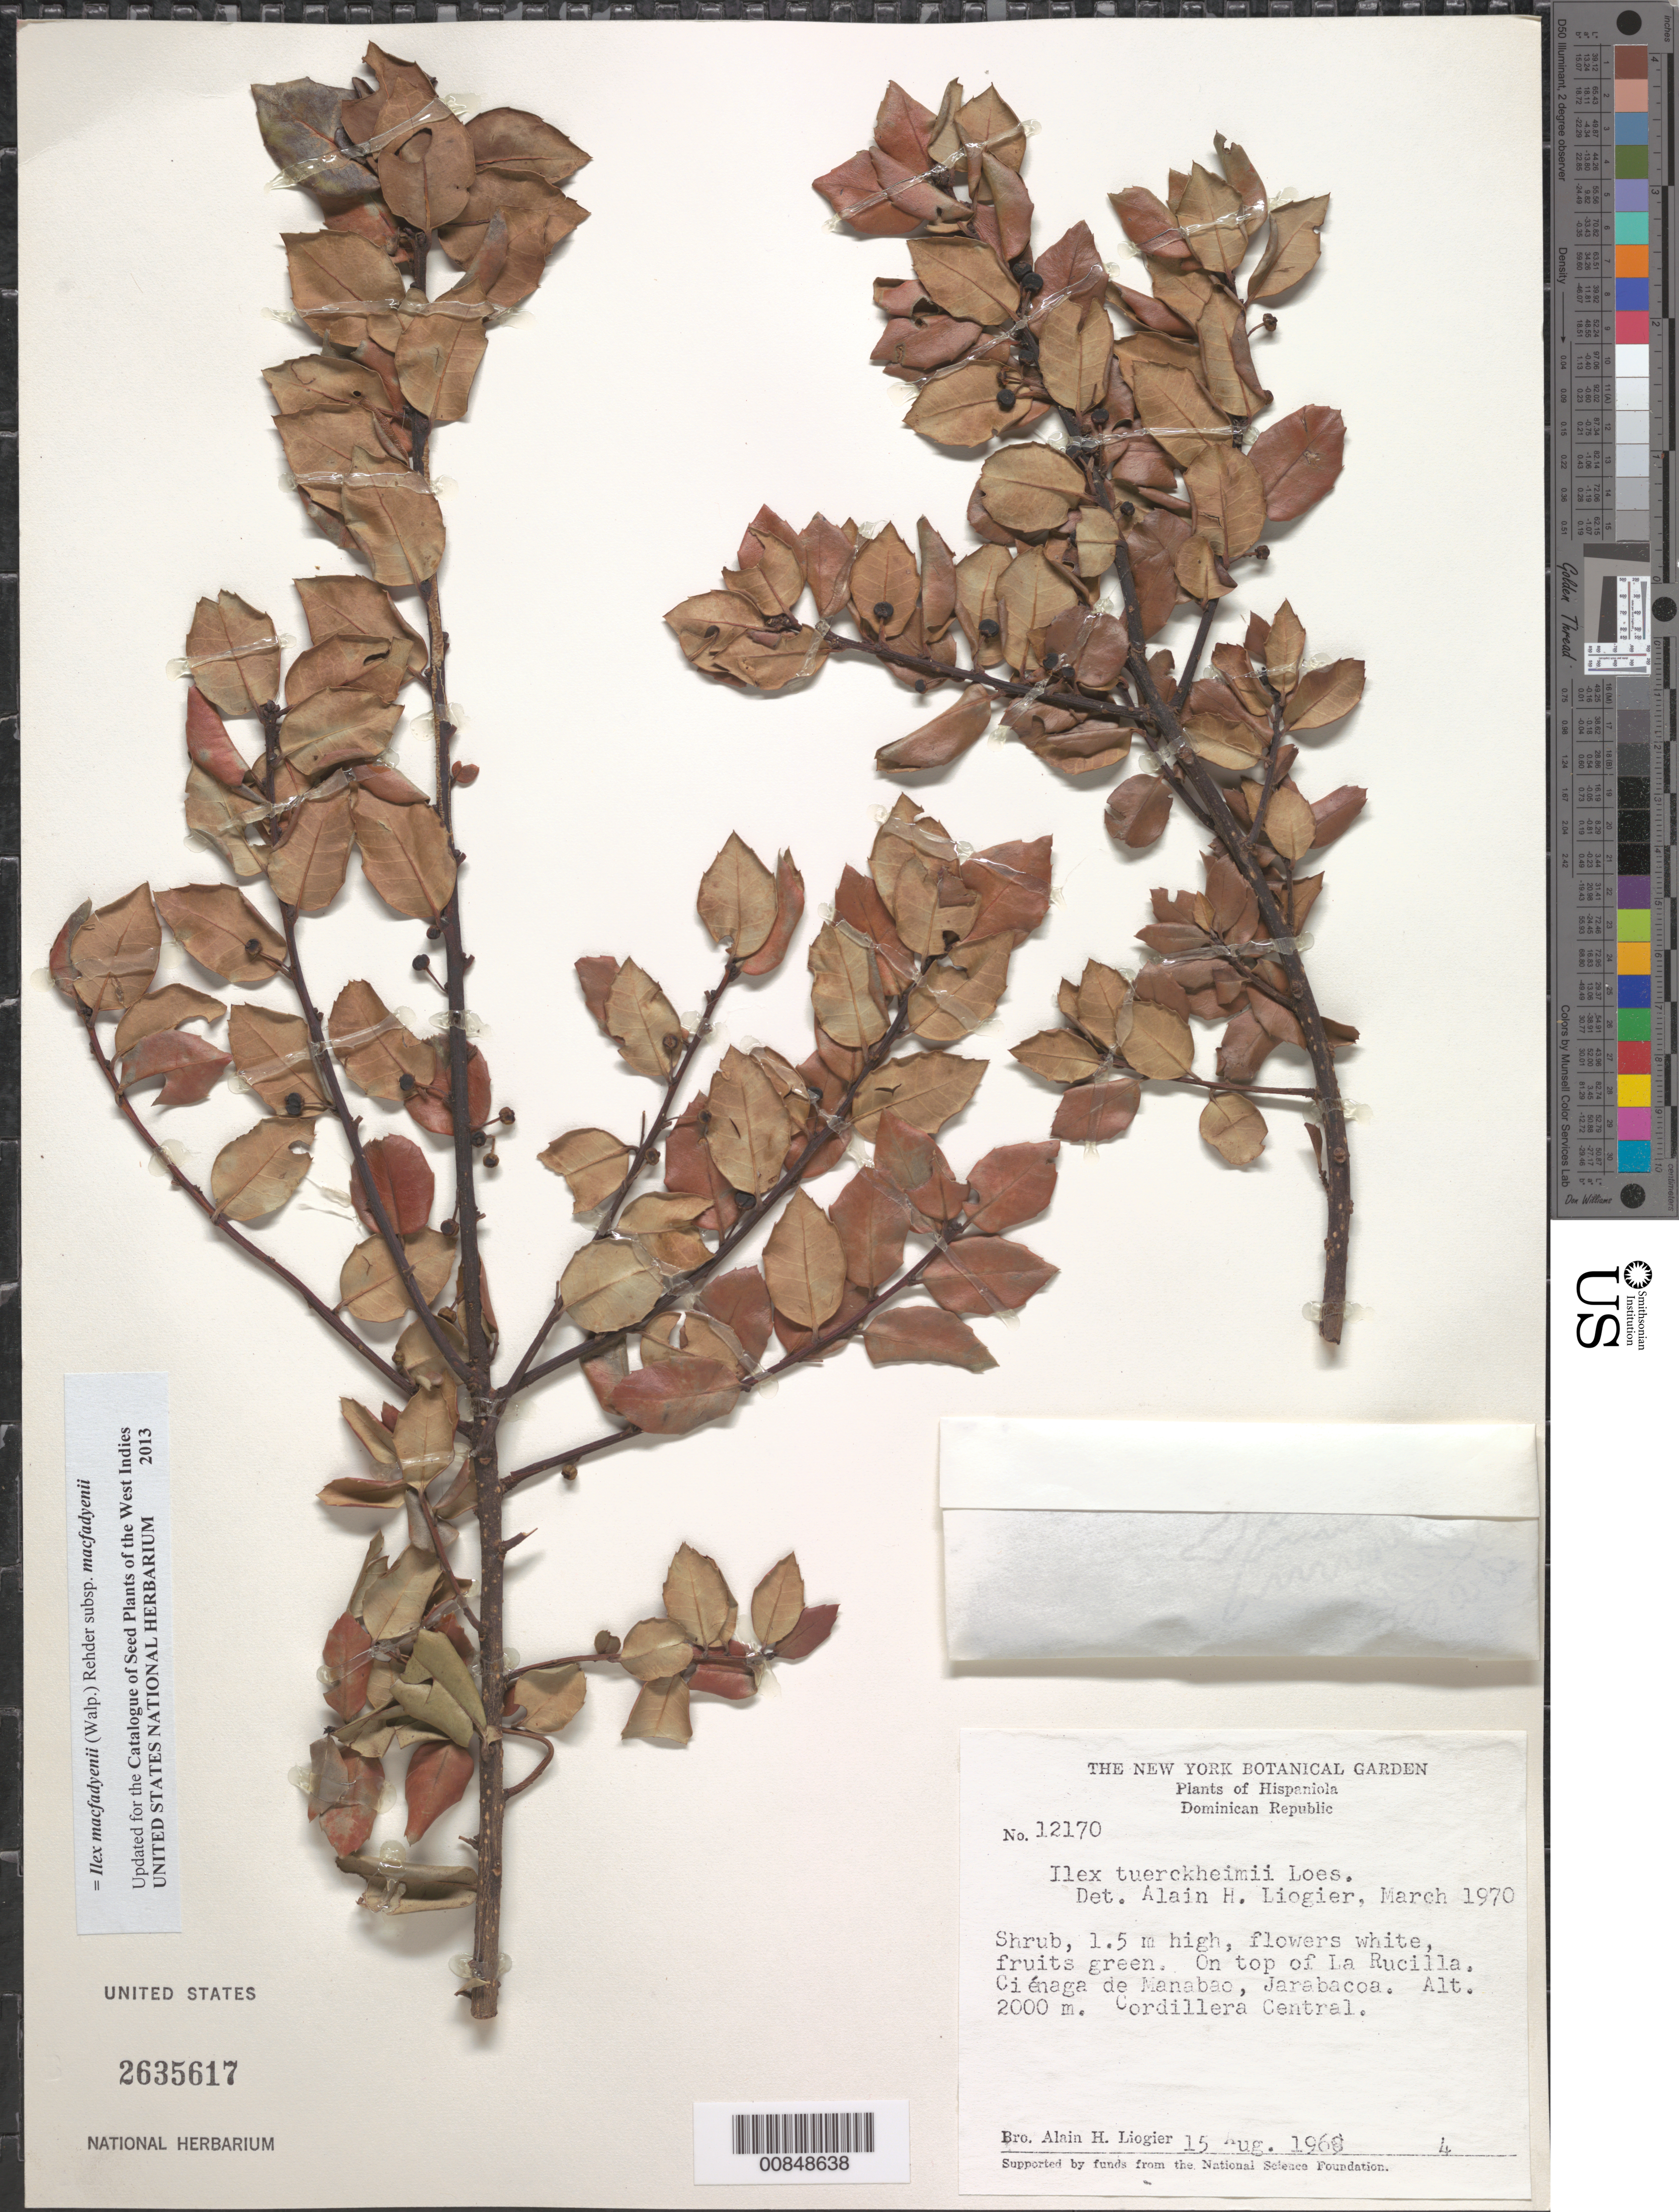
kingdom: Plantae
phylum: Tracheophyta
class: Magnoliopsida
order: Aquifoliales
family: Aquifoliaceae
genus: Ilex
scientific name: Ilex macfadyenii subsp. macfadyenii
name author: (Walp.) Rehder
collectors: A. H. Liogier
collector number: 12170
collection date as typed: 15 Aug 1968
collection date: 1968-08-15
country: Dominican Republic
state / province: La Vega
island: Hispaniola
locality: On top of La Rucilla, Ciénaga de Manabao, Jarabacoa, Cordillera Central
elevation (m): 2000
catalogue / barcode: US 2635617